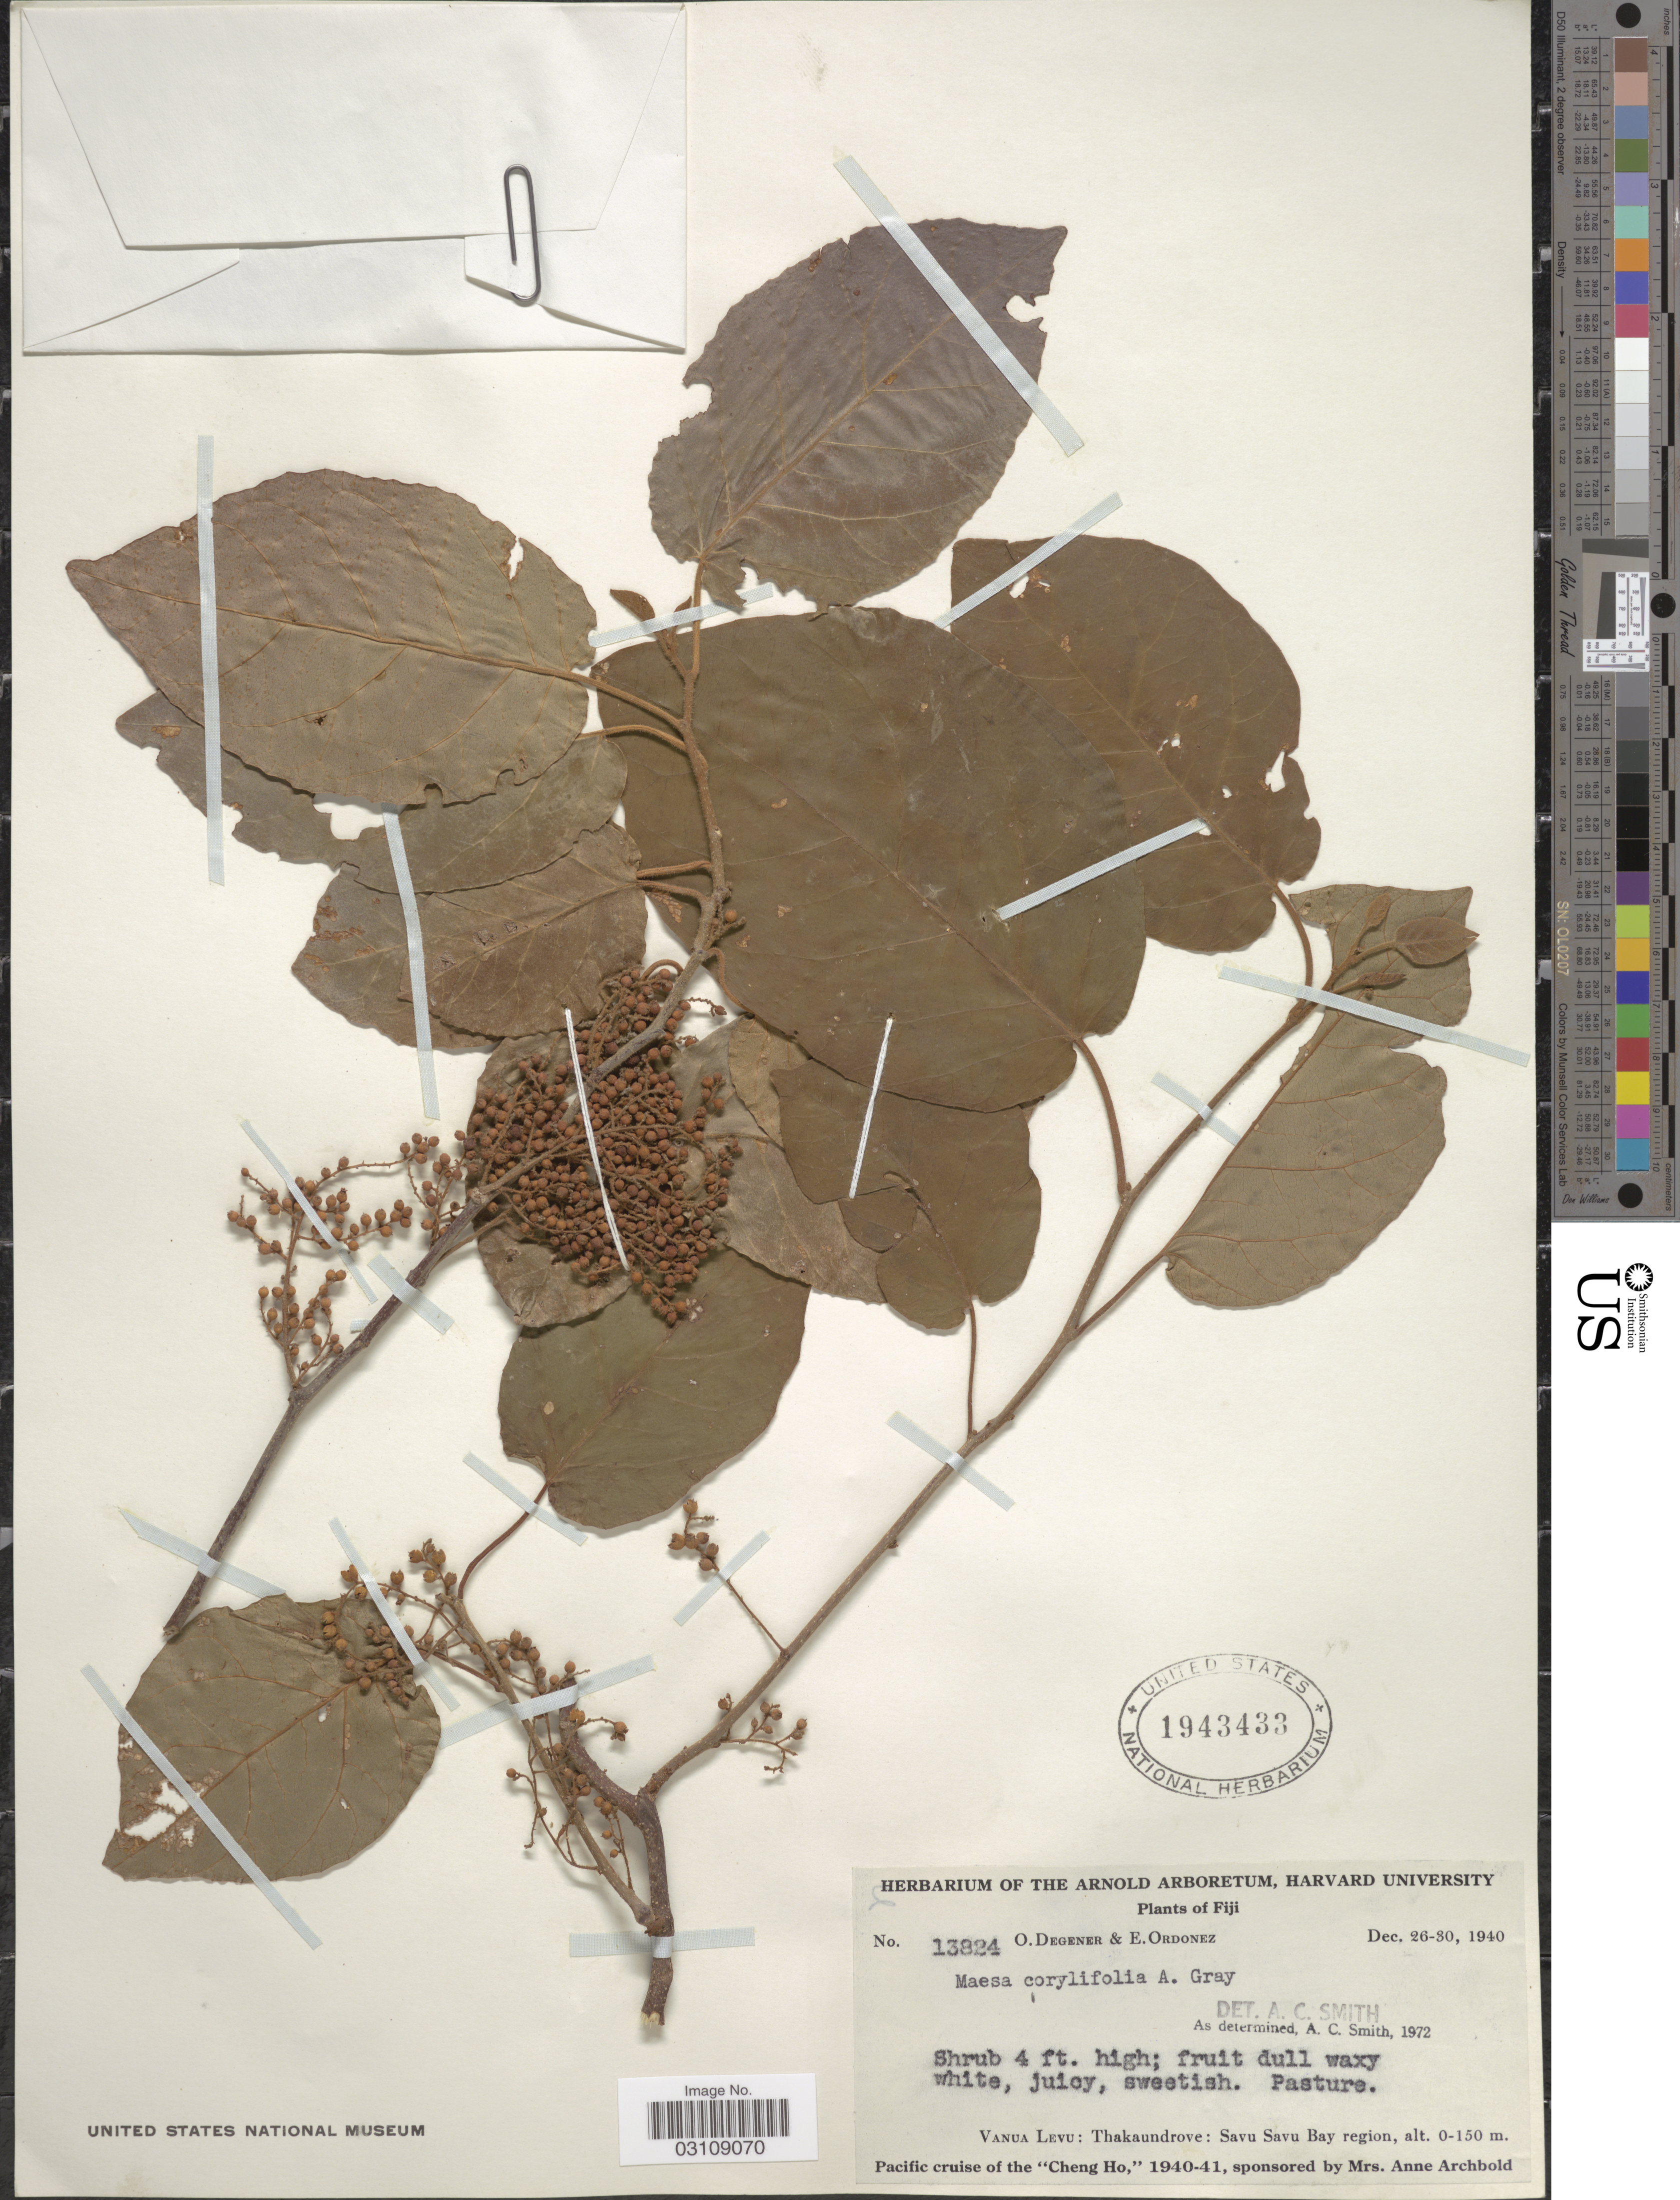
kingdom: Plantae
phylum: Tracheophyta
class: Magnoliopsida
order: Ericales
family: Primulaceae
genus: Maesa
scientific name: Maesa corylifolia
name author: A. Gray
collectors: O. Degener & E. Ordonez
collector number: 13824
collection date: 1940-12-26/1940-12-30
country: Fiji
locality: Vanua Levu: Thakaundrove: Savu Savu Bay region.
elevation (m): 0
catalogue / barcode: US 1943433